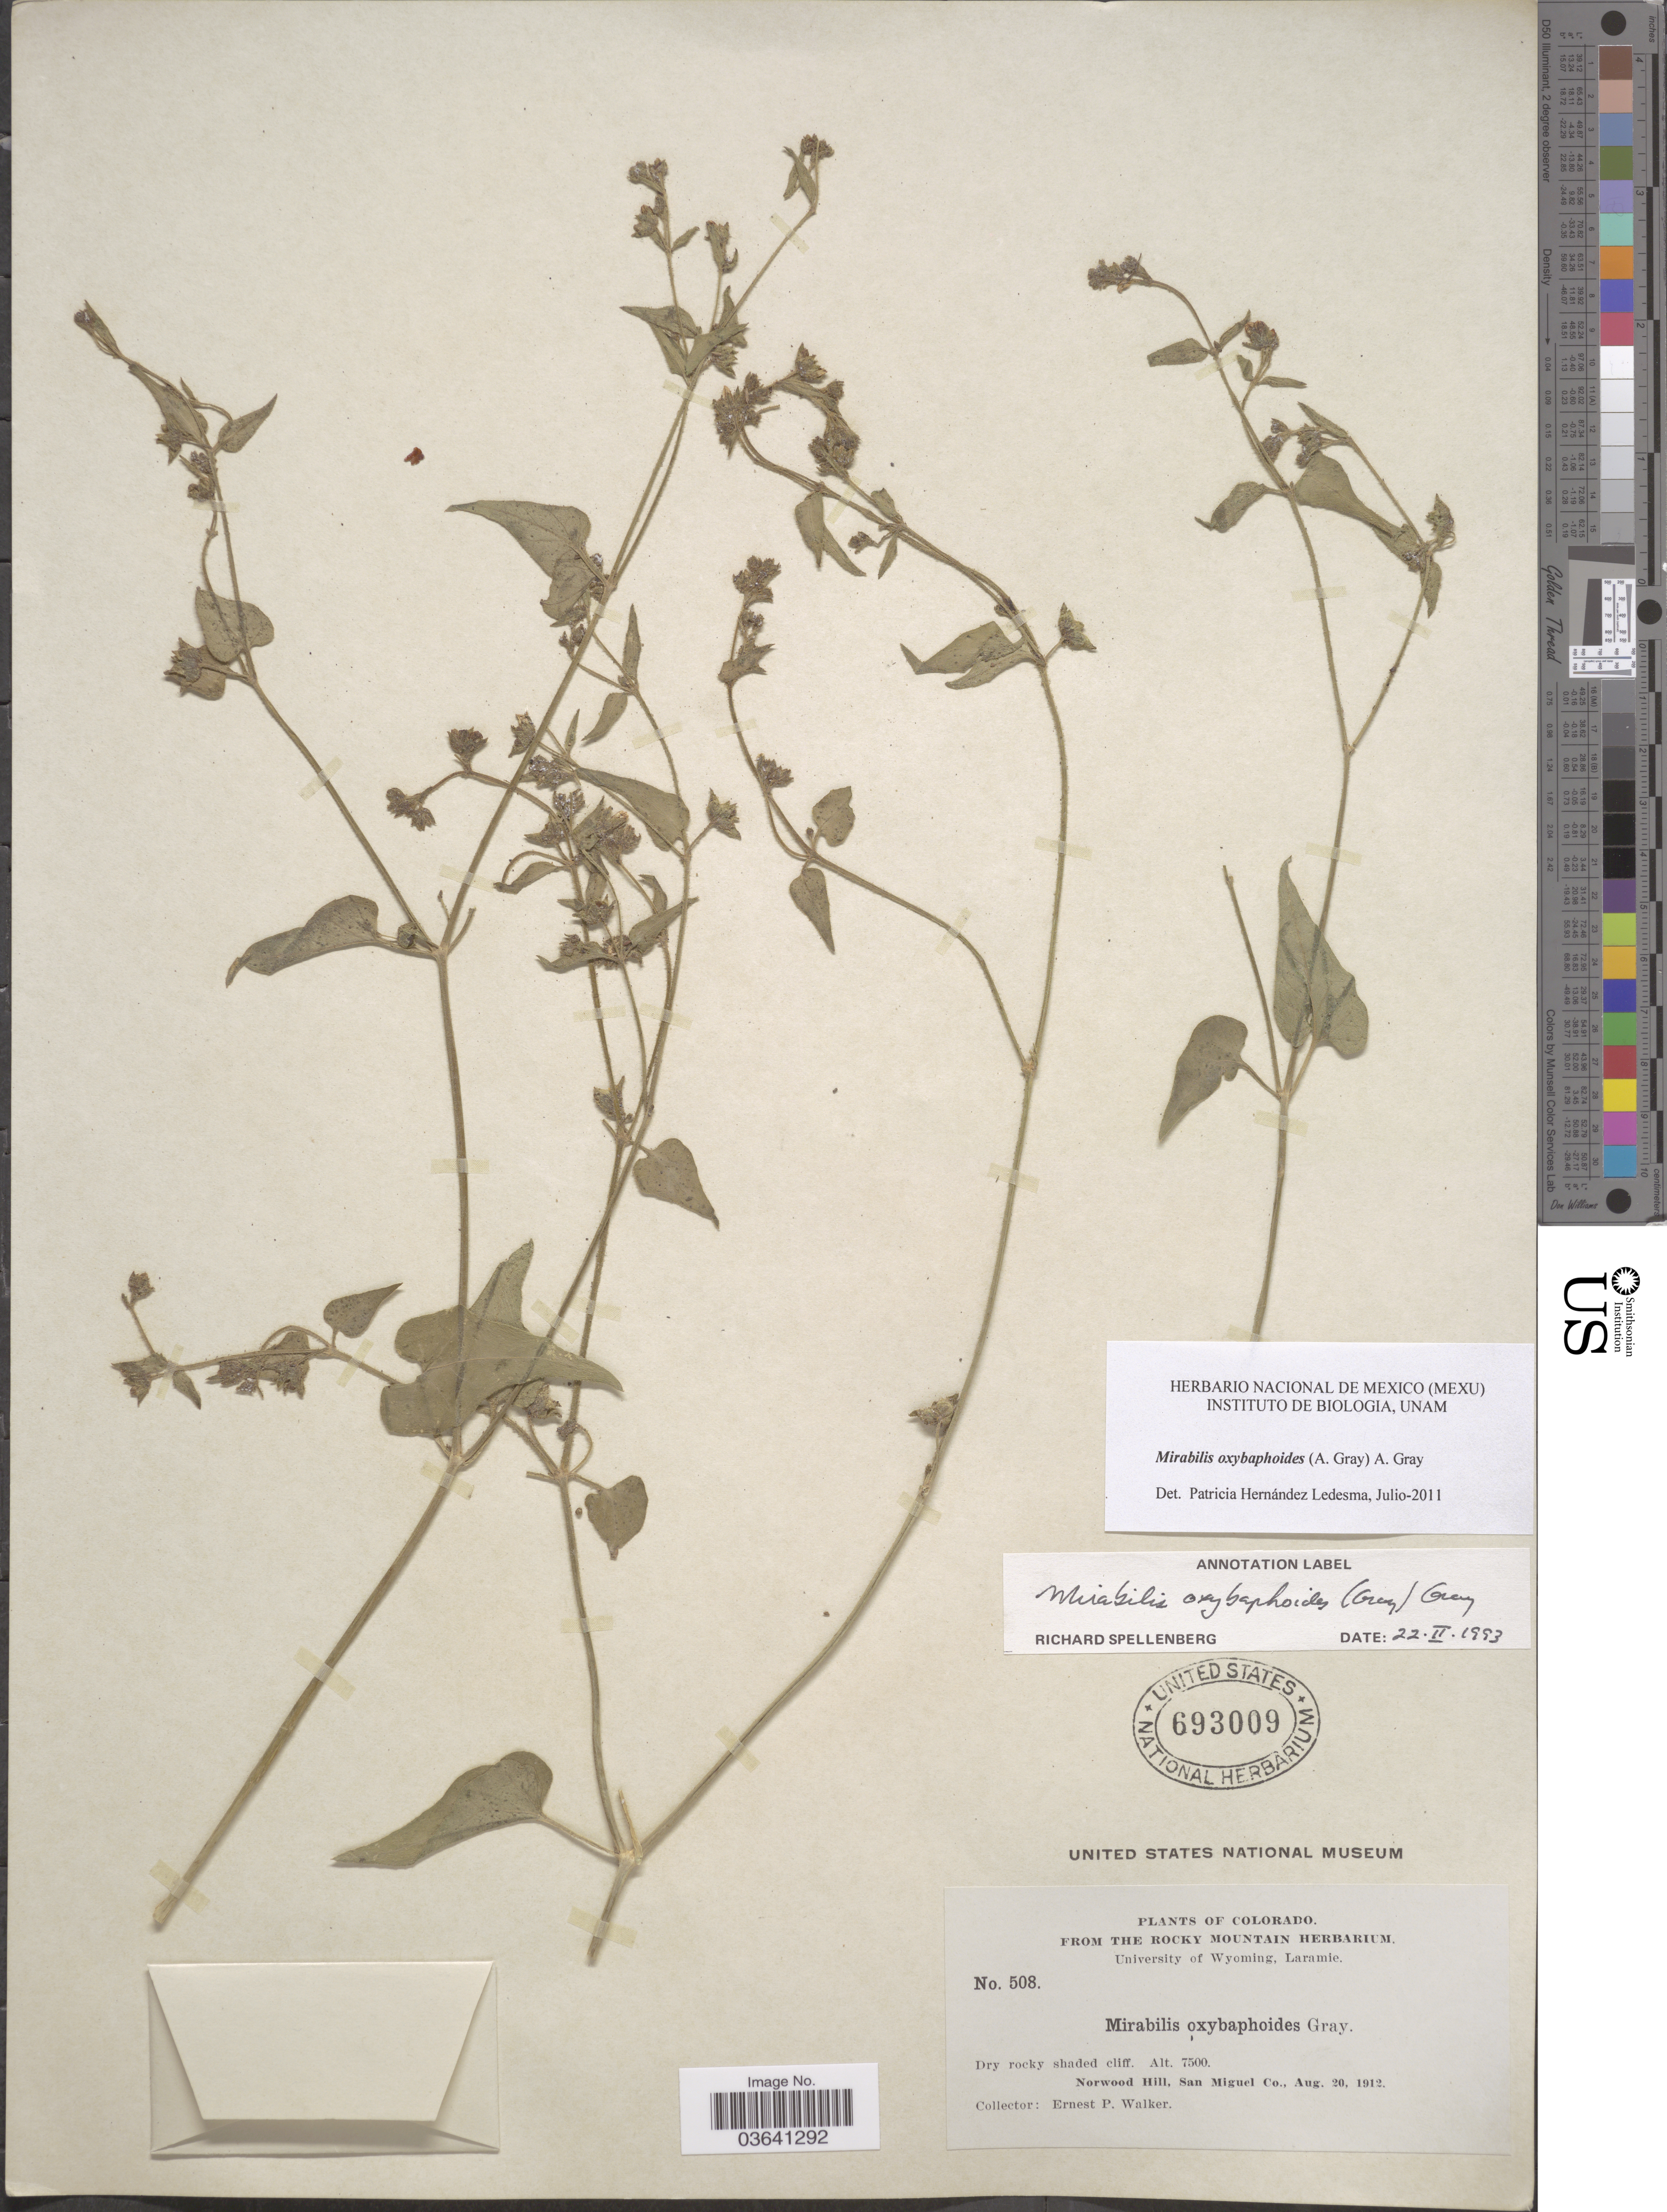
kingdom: Plantae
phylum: Tracheophyta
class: Magnoliopsida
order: Caryophyllales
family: Nyctaginaceae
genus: Mirabilis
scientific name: Mirabilis oxybaphoides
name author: (A. Gray) A. Gray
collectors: E. P. Walker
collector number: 508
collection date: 1912-08-20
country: United States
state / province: Colorado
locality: Norwood Hill, San MIguel Co.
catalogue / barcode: US 693009